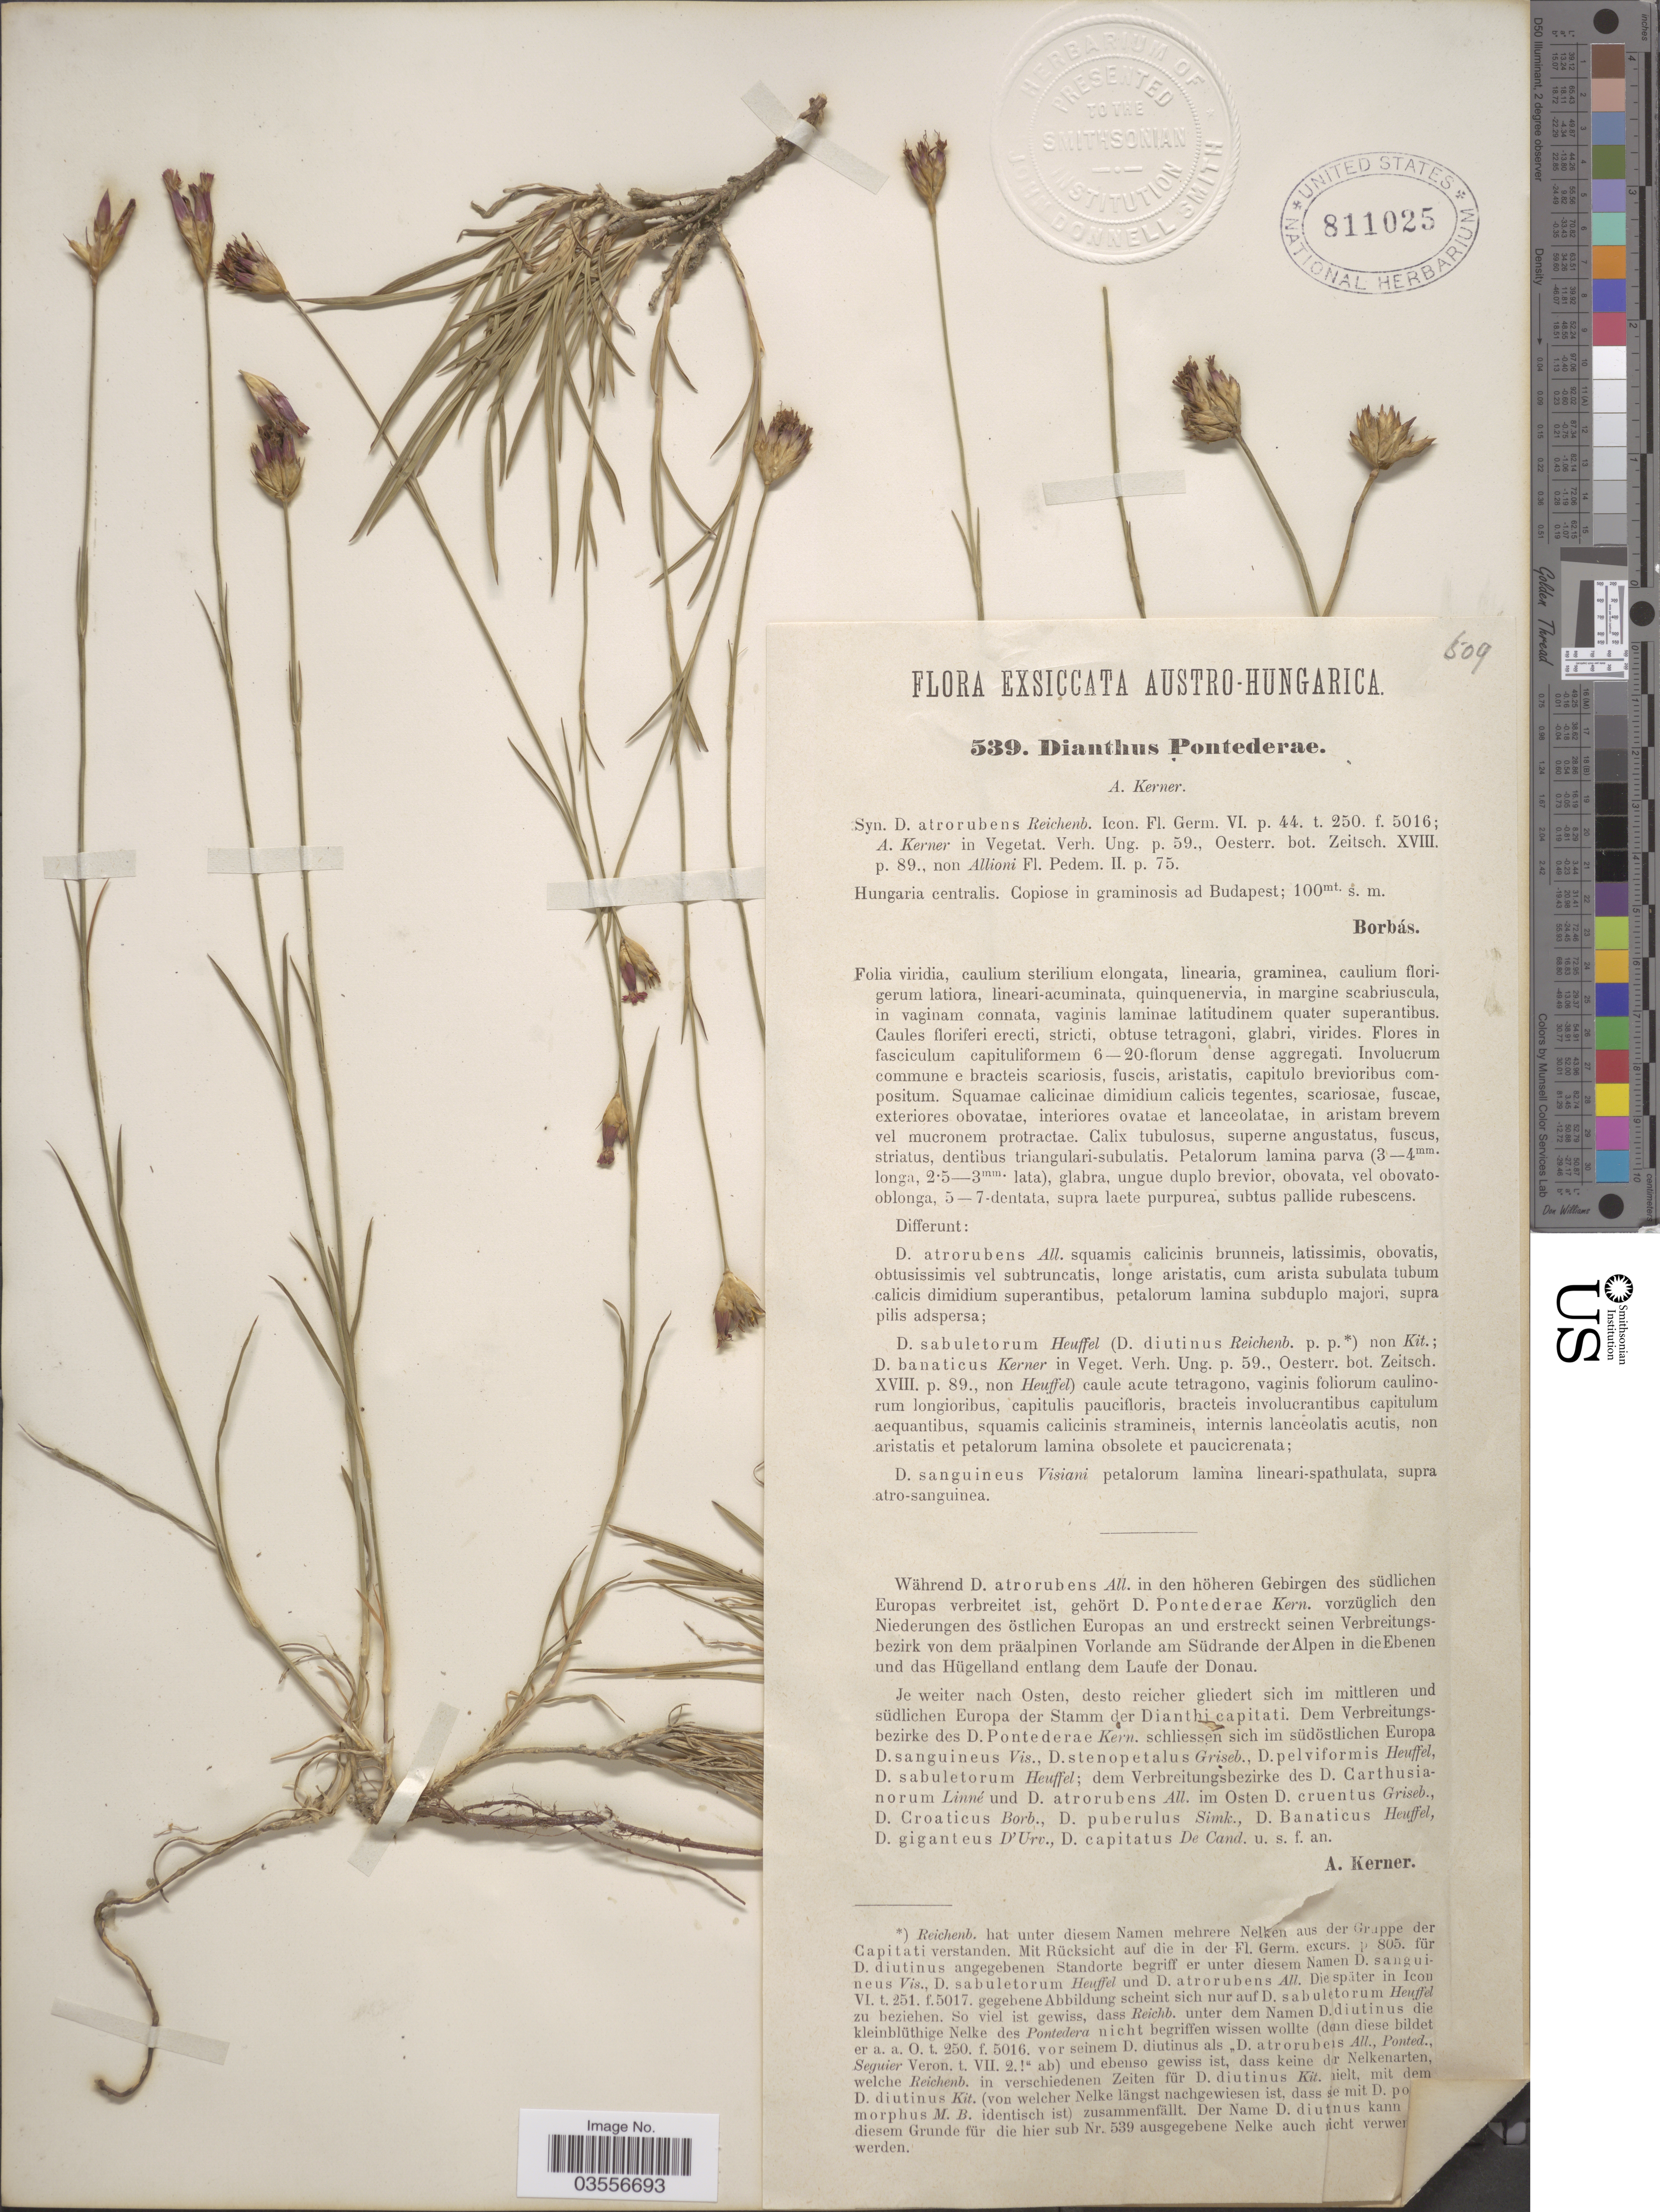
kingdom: Plantae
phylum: Tracheophyta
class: Magnoliopsida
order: Caryophyllales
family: Caryophyllaceae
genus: Dianthus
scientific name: Dianthus pontederae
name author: A. Kern.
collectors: V. von Borbás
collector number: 539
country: Hungary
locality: Austro-Hungarica. Hungaria centralis. Copiose in graminosis ad Budapest.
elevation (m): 100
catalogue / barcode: US 811025